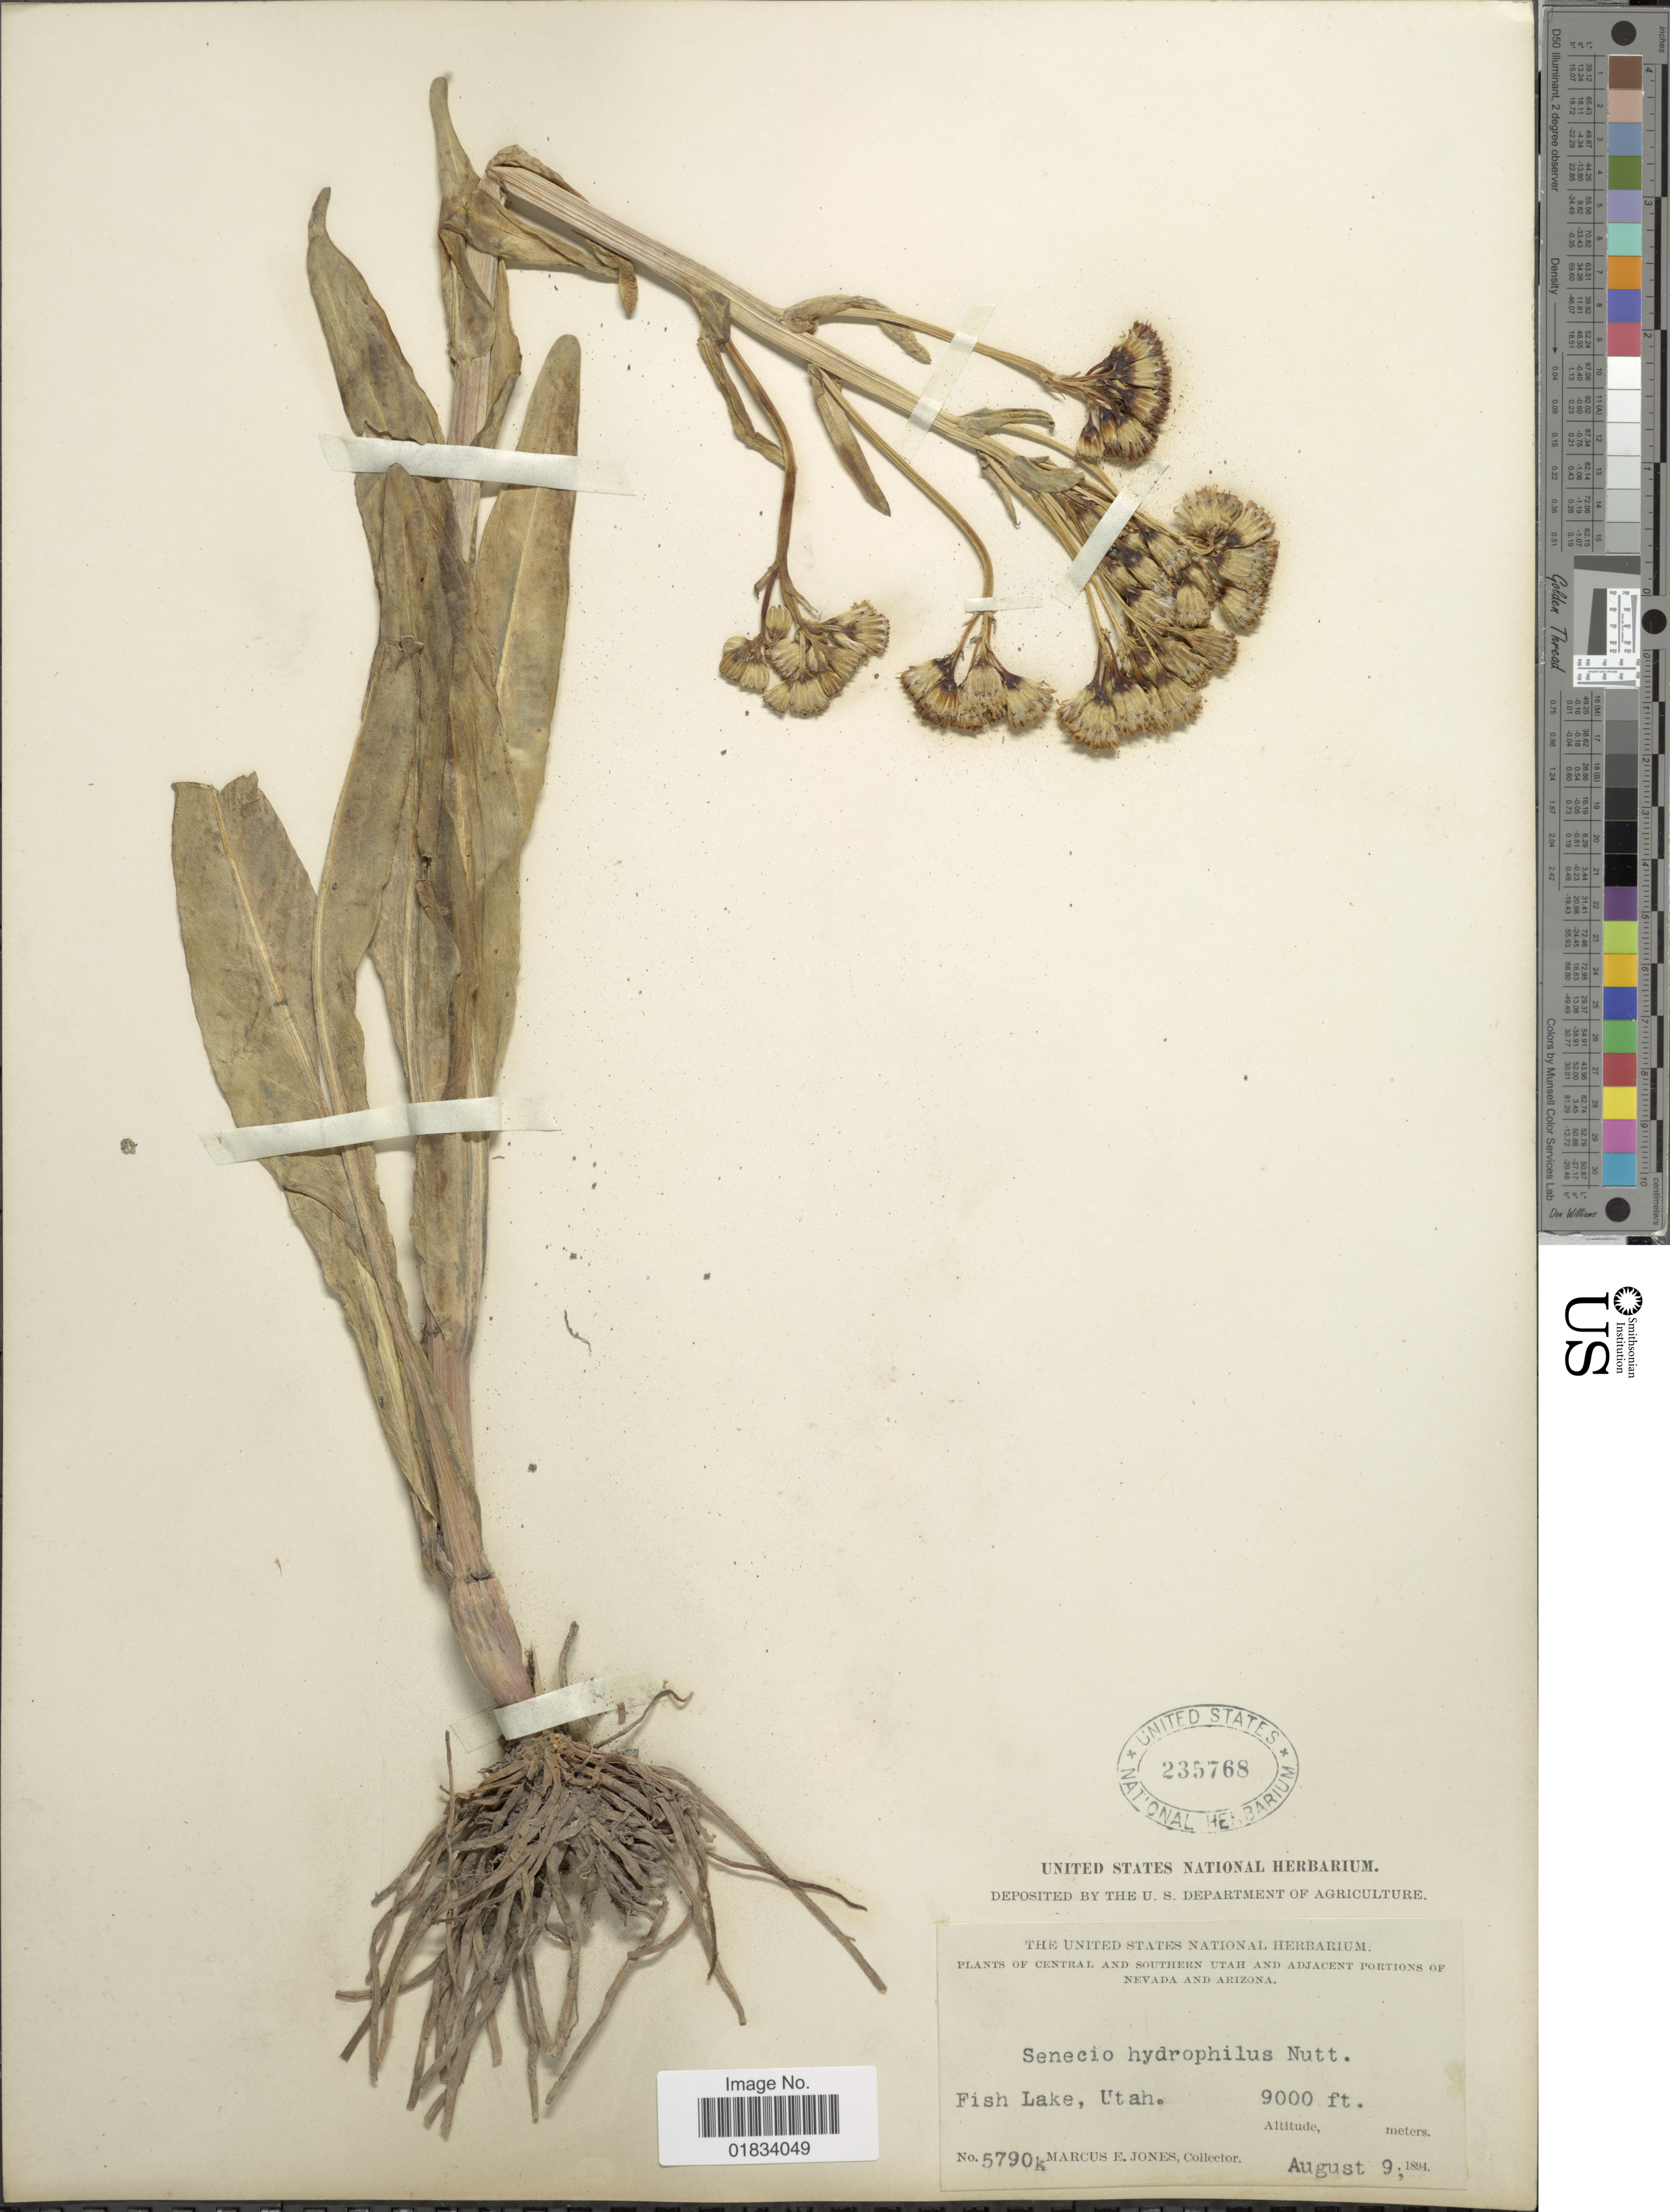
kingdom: Plantae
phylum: Tracheophyta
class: Magnoliopsida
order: Asterales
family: Asteraceae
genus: Senecio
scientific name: Senecio hydrophilus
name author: Nutt.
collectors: M. E. Jones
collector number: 5790k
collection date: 1894-08-09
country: United States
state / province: Utah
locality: Central and southern Utah and Adjacent Portions of Nevada and Arizona, Fish Lake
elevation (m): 2743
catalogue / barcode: US 235768